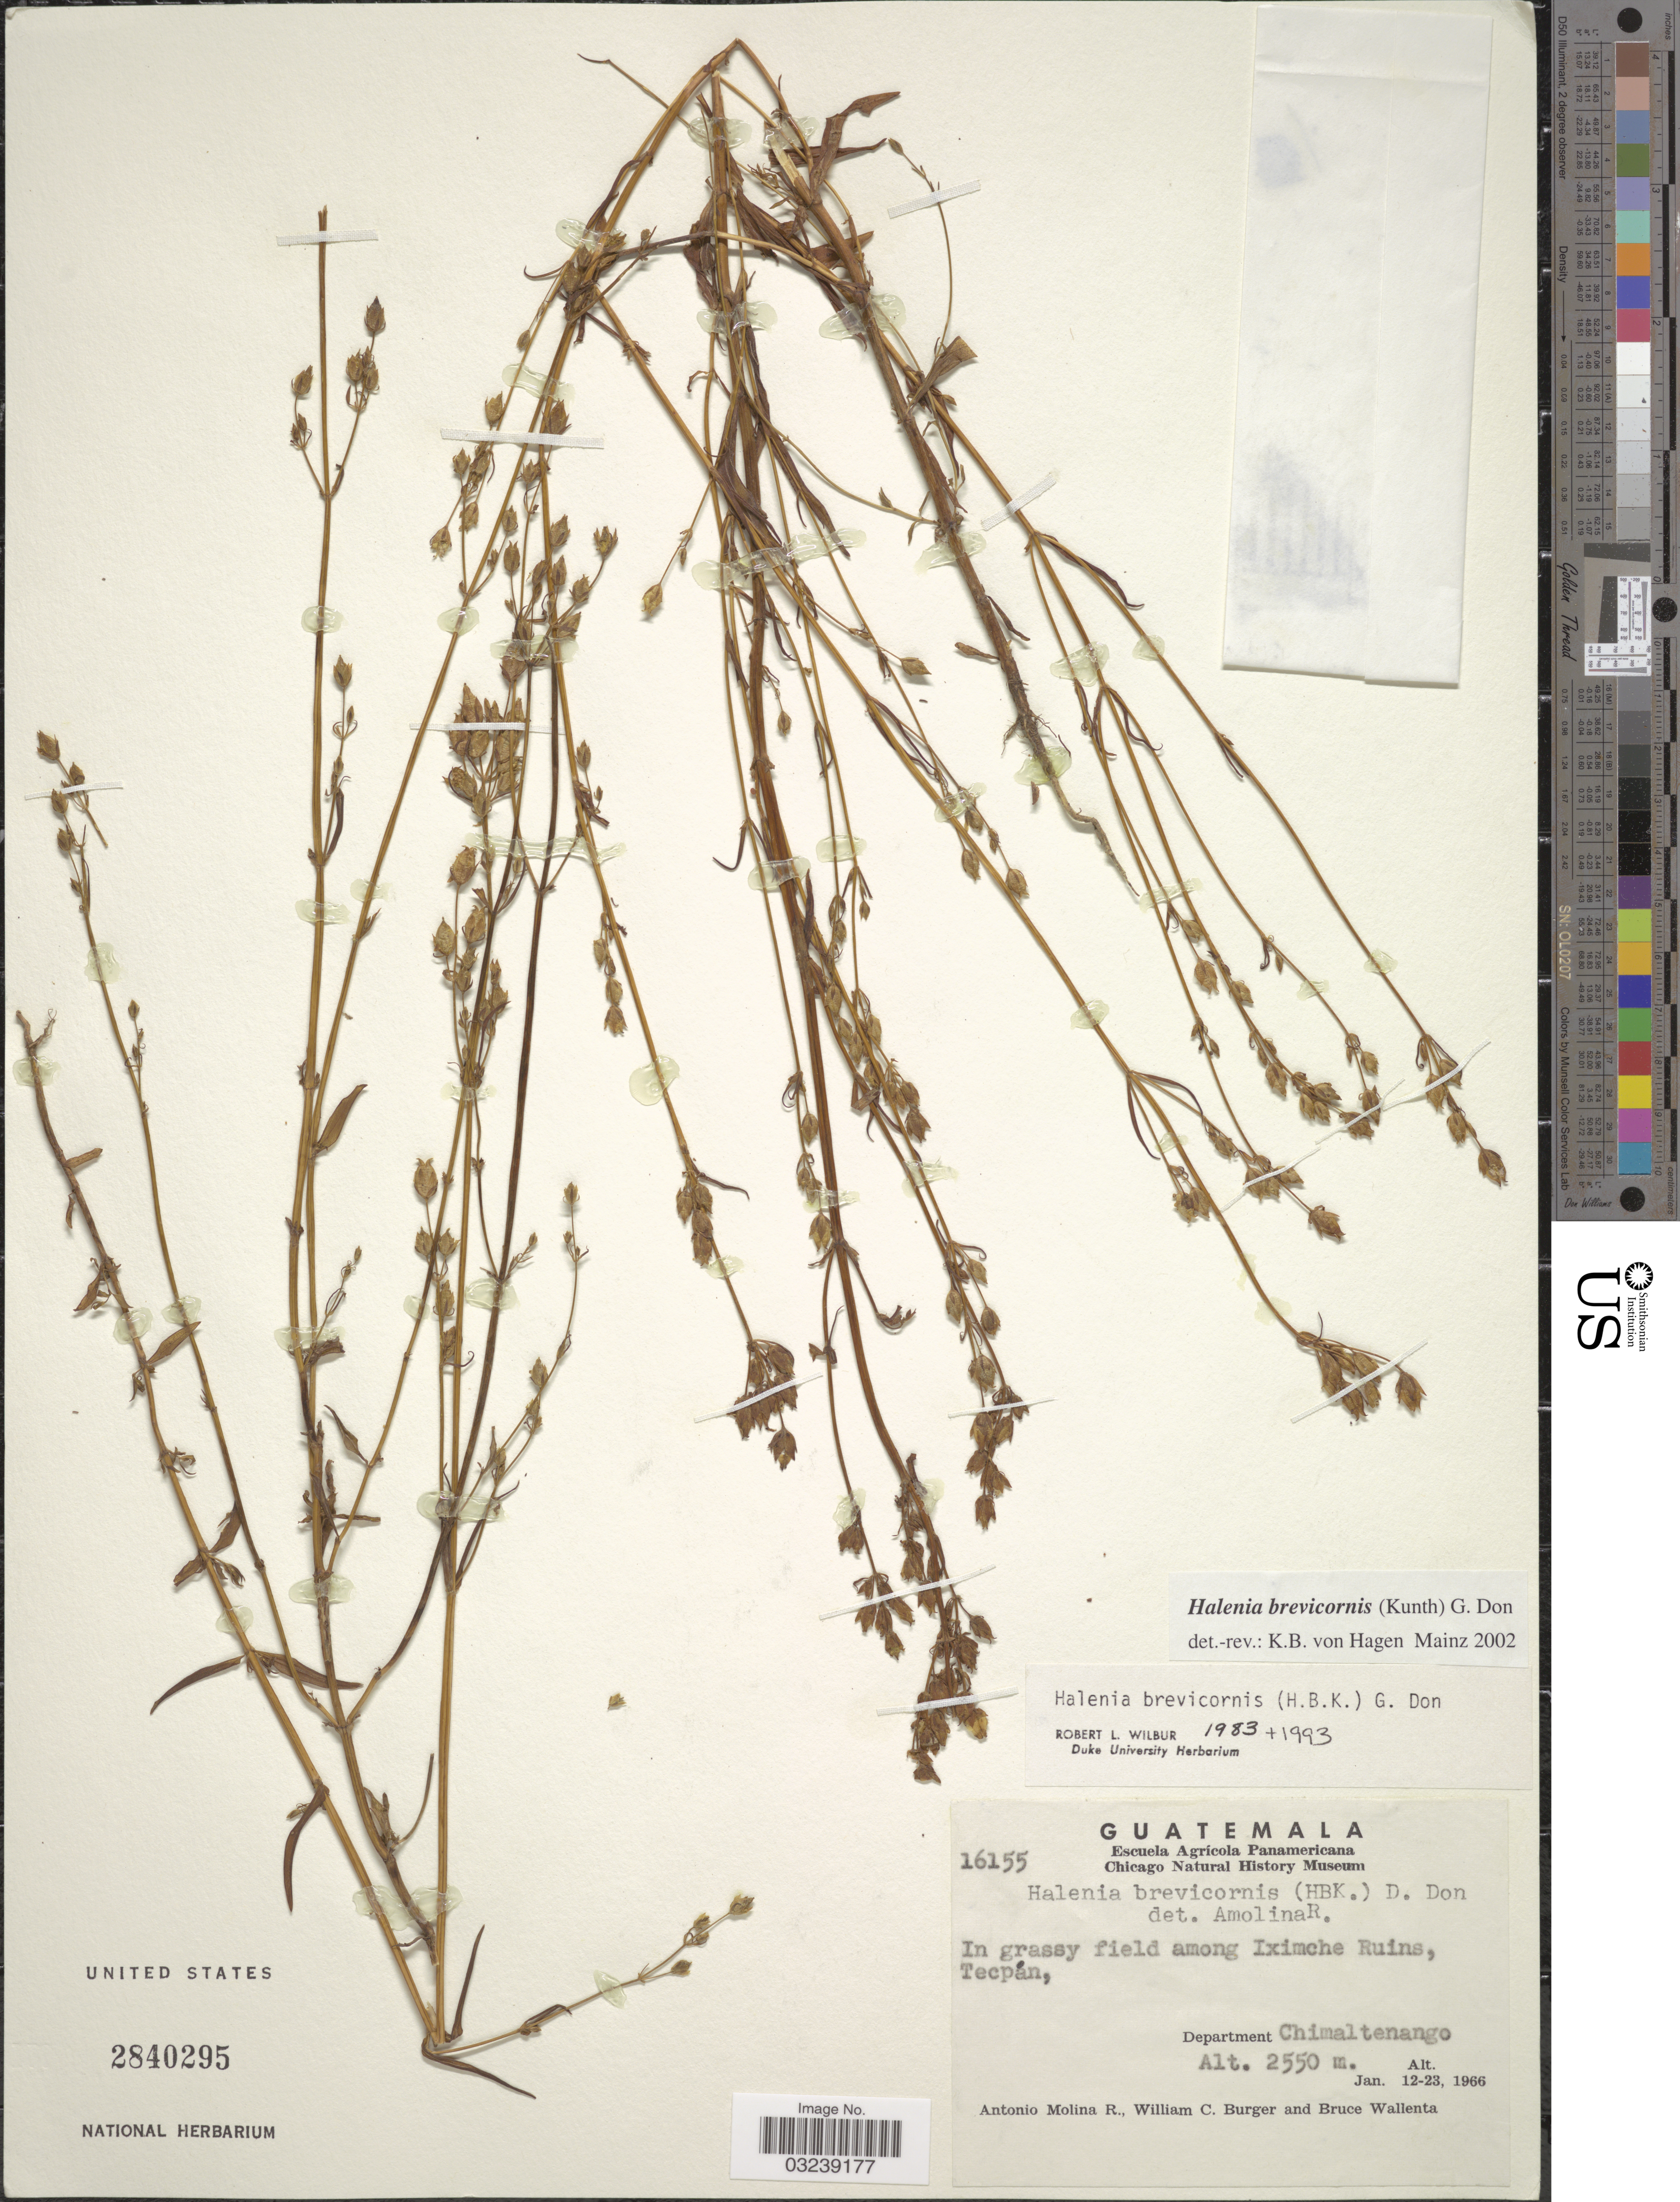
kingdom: Plantae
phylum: Tracheophyta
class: Magnoliopsida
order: Gentianales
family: Gentianaceae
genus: Halenia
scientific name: Halenia brevicornis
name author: (Kunth) G. Don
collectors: A. Molina R., W. Burger & B. Wallenta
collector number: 16155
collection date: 1966-01-12/1966-01-23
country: Guatemala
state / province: Chimaltenango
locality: In grassy field among Iximche Ruins, Tecpán, Department Chimaltenango.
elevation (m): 2550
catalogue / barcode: US 2840295